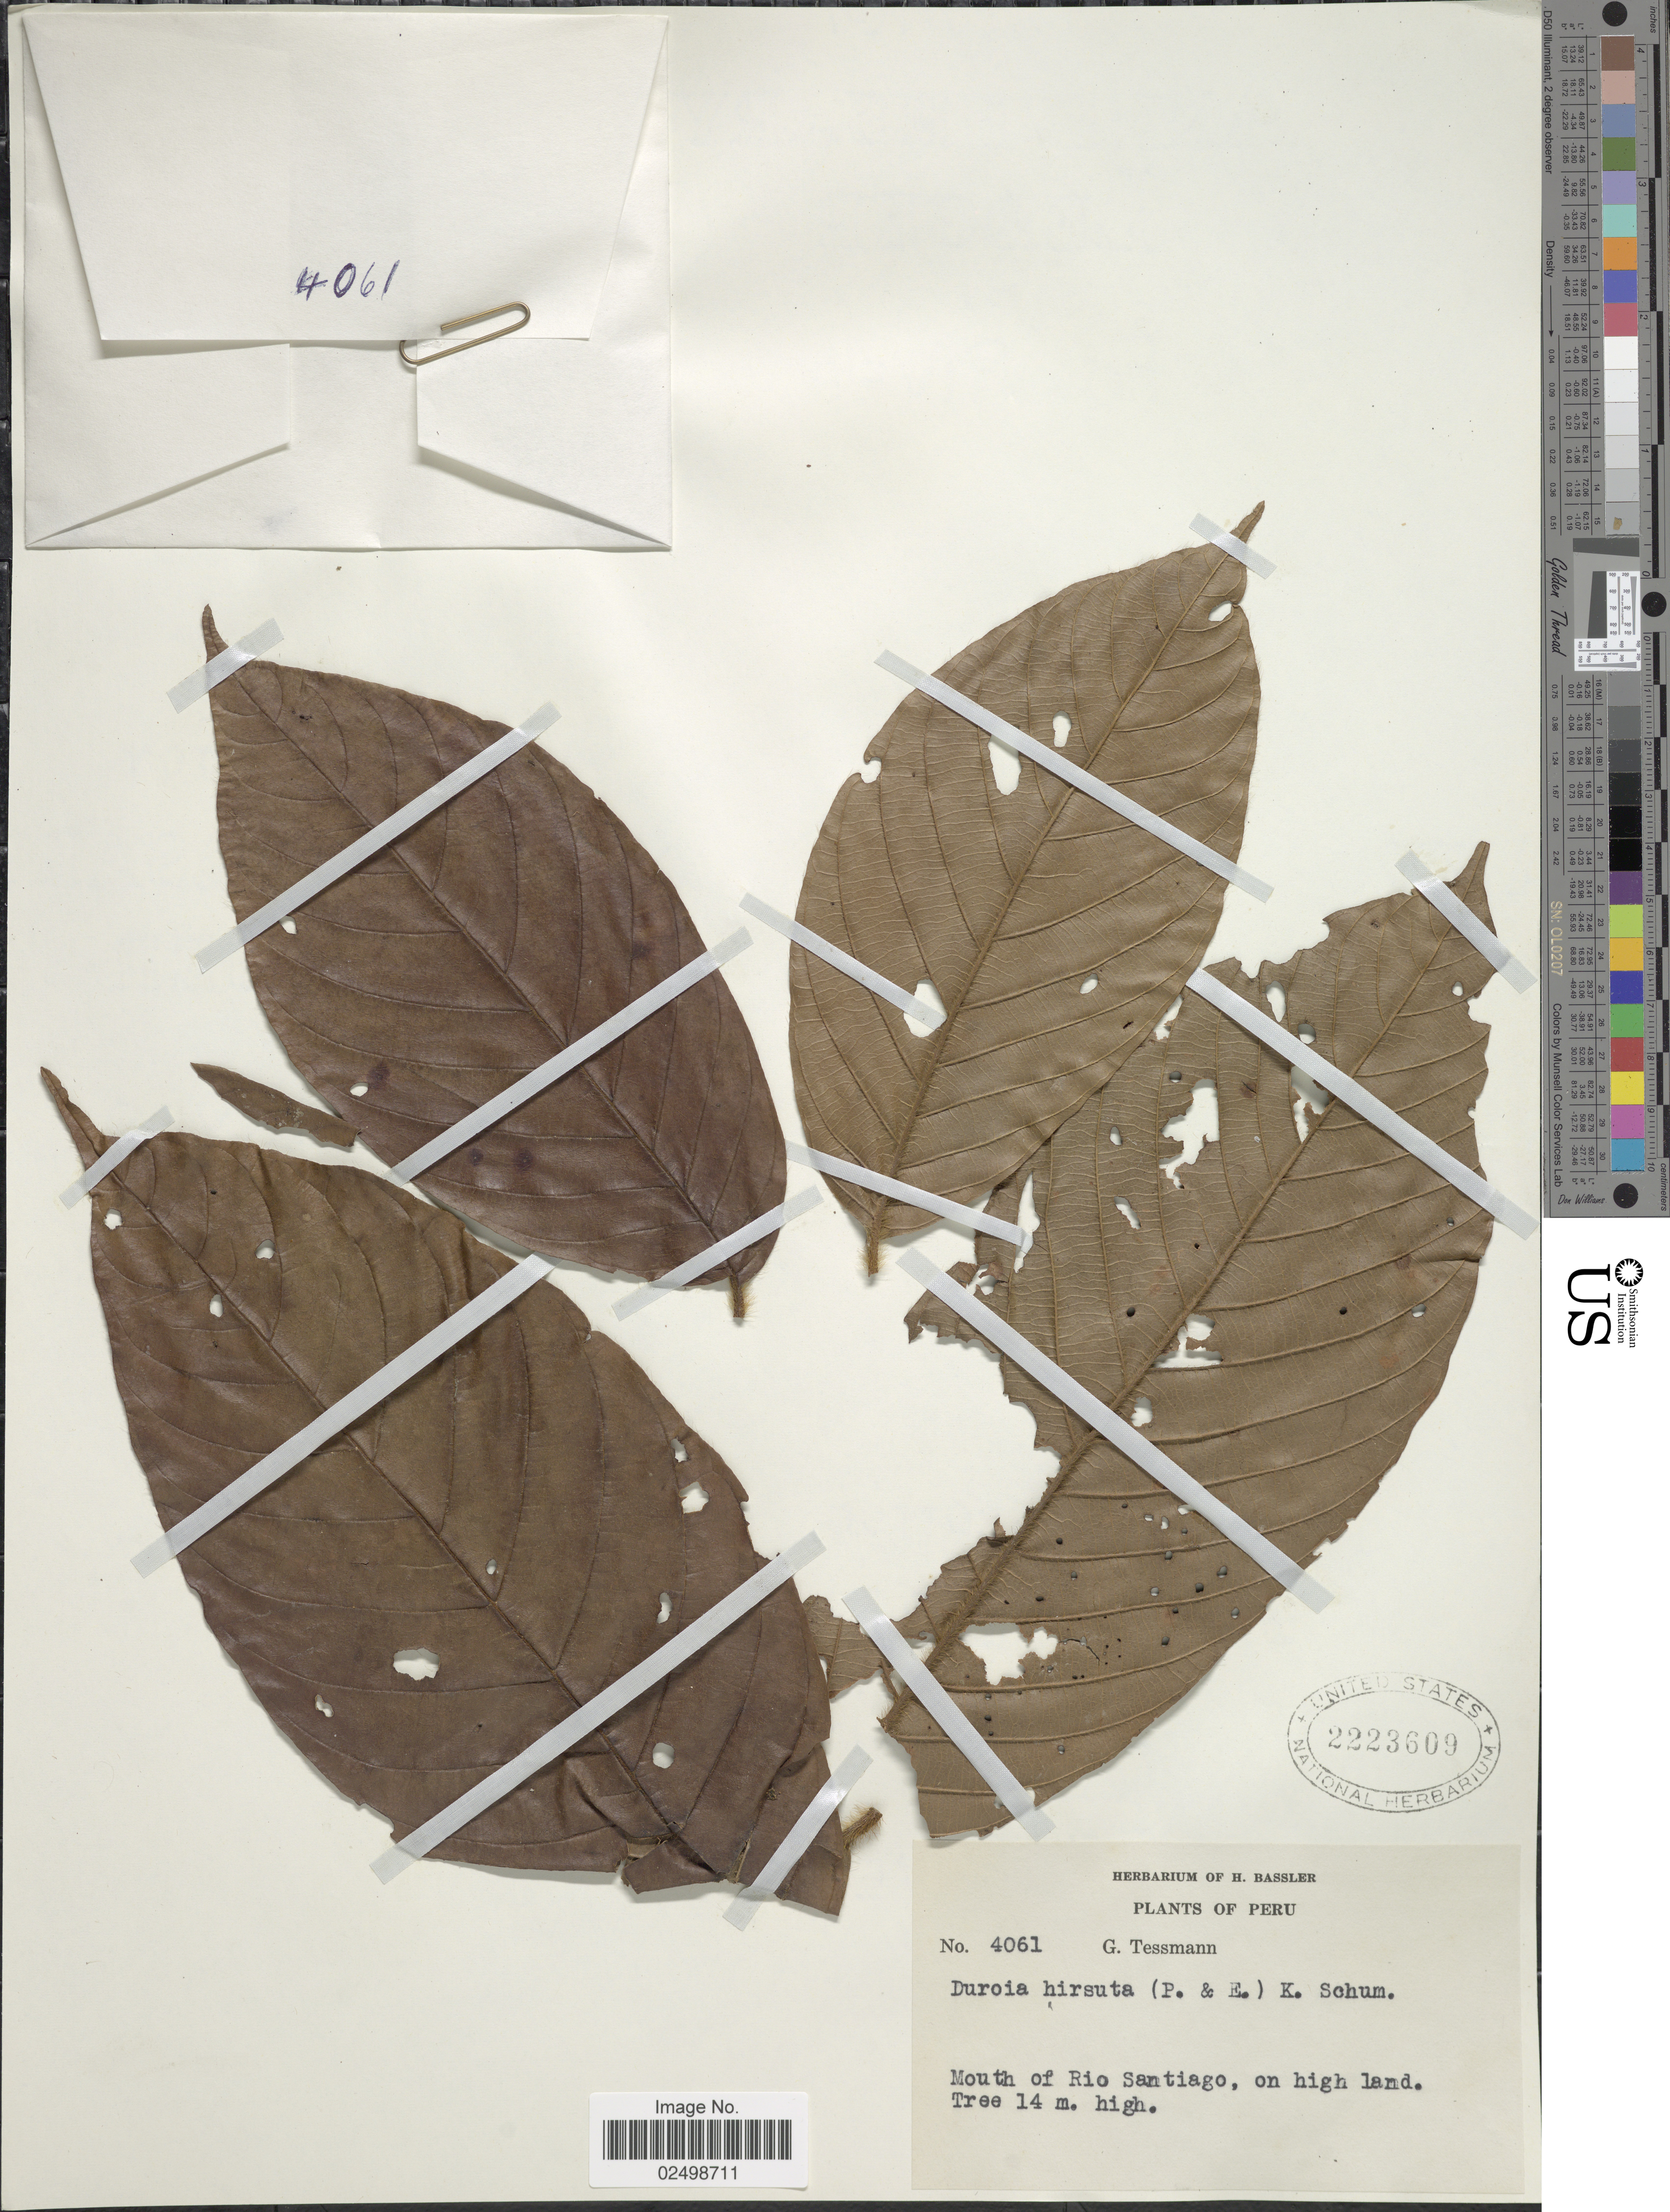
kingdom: Plantae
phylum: Tracheophyta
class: Magnoliopsida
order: Gentianales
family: Rubiaceae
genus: Duroia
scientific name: Duroia hirsuta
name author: (Poepp.) K. Schum.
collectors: G. Tessmann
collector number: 4061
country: Peru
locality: Mouth of Rio Santiago, on high land.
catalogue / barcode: US 2223609